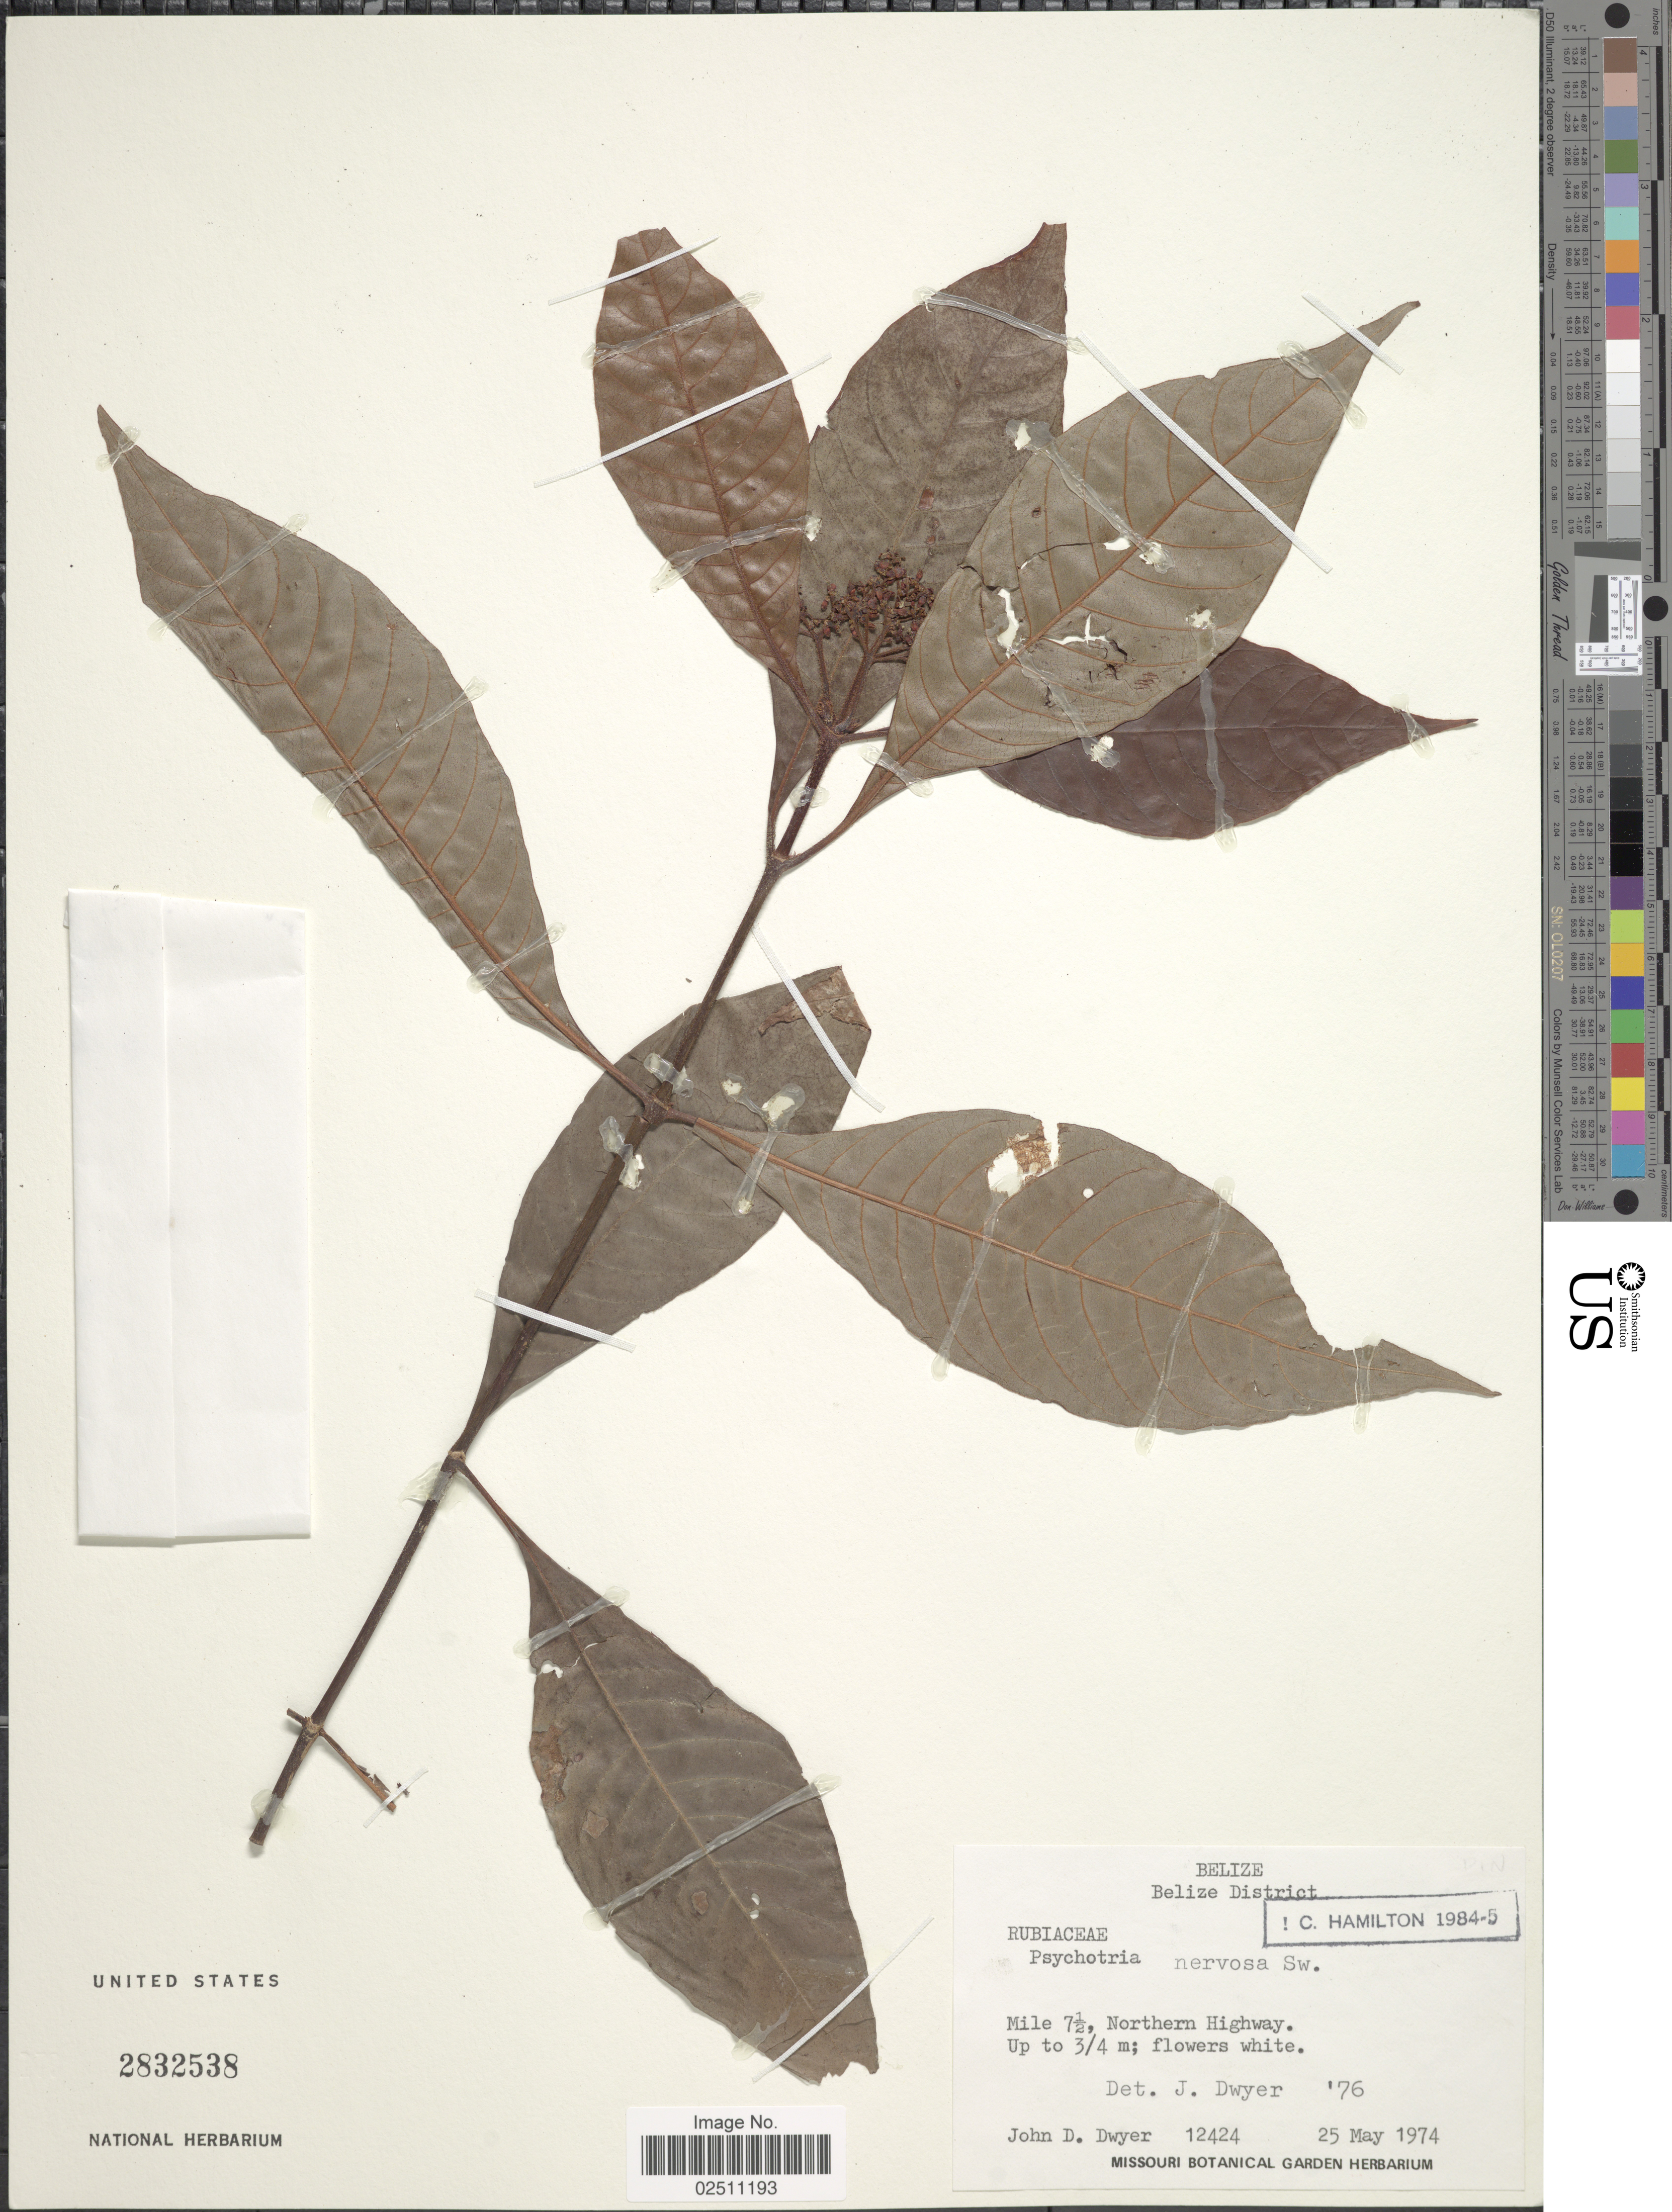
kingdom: Plantae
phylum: Tracheophyta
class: Magnoliopsida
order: Gentianales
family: Rubiaceae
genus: Psychotria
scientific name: Psychotria nervosa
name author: Sw.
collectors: J. D. Dwyer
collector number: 12424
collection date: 1974-05-25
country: Belize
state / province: Belize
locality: Mile 7 1/2, Northern Highway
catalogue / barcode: US 2832538